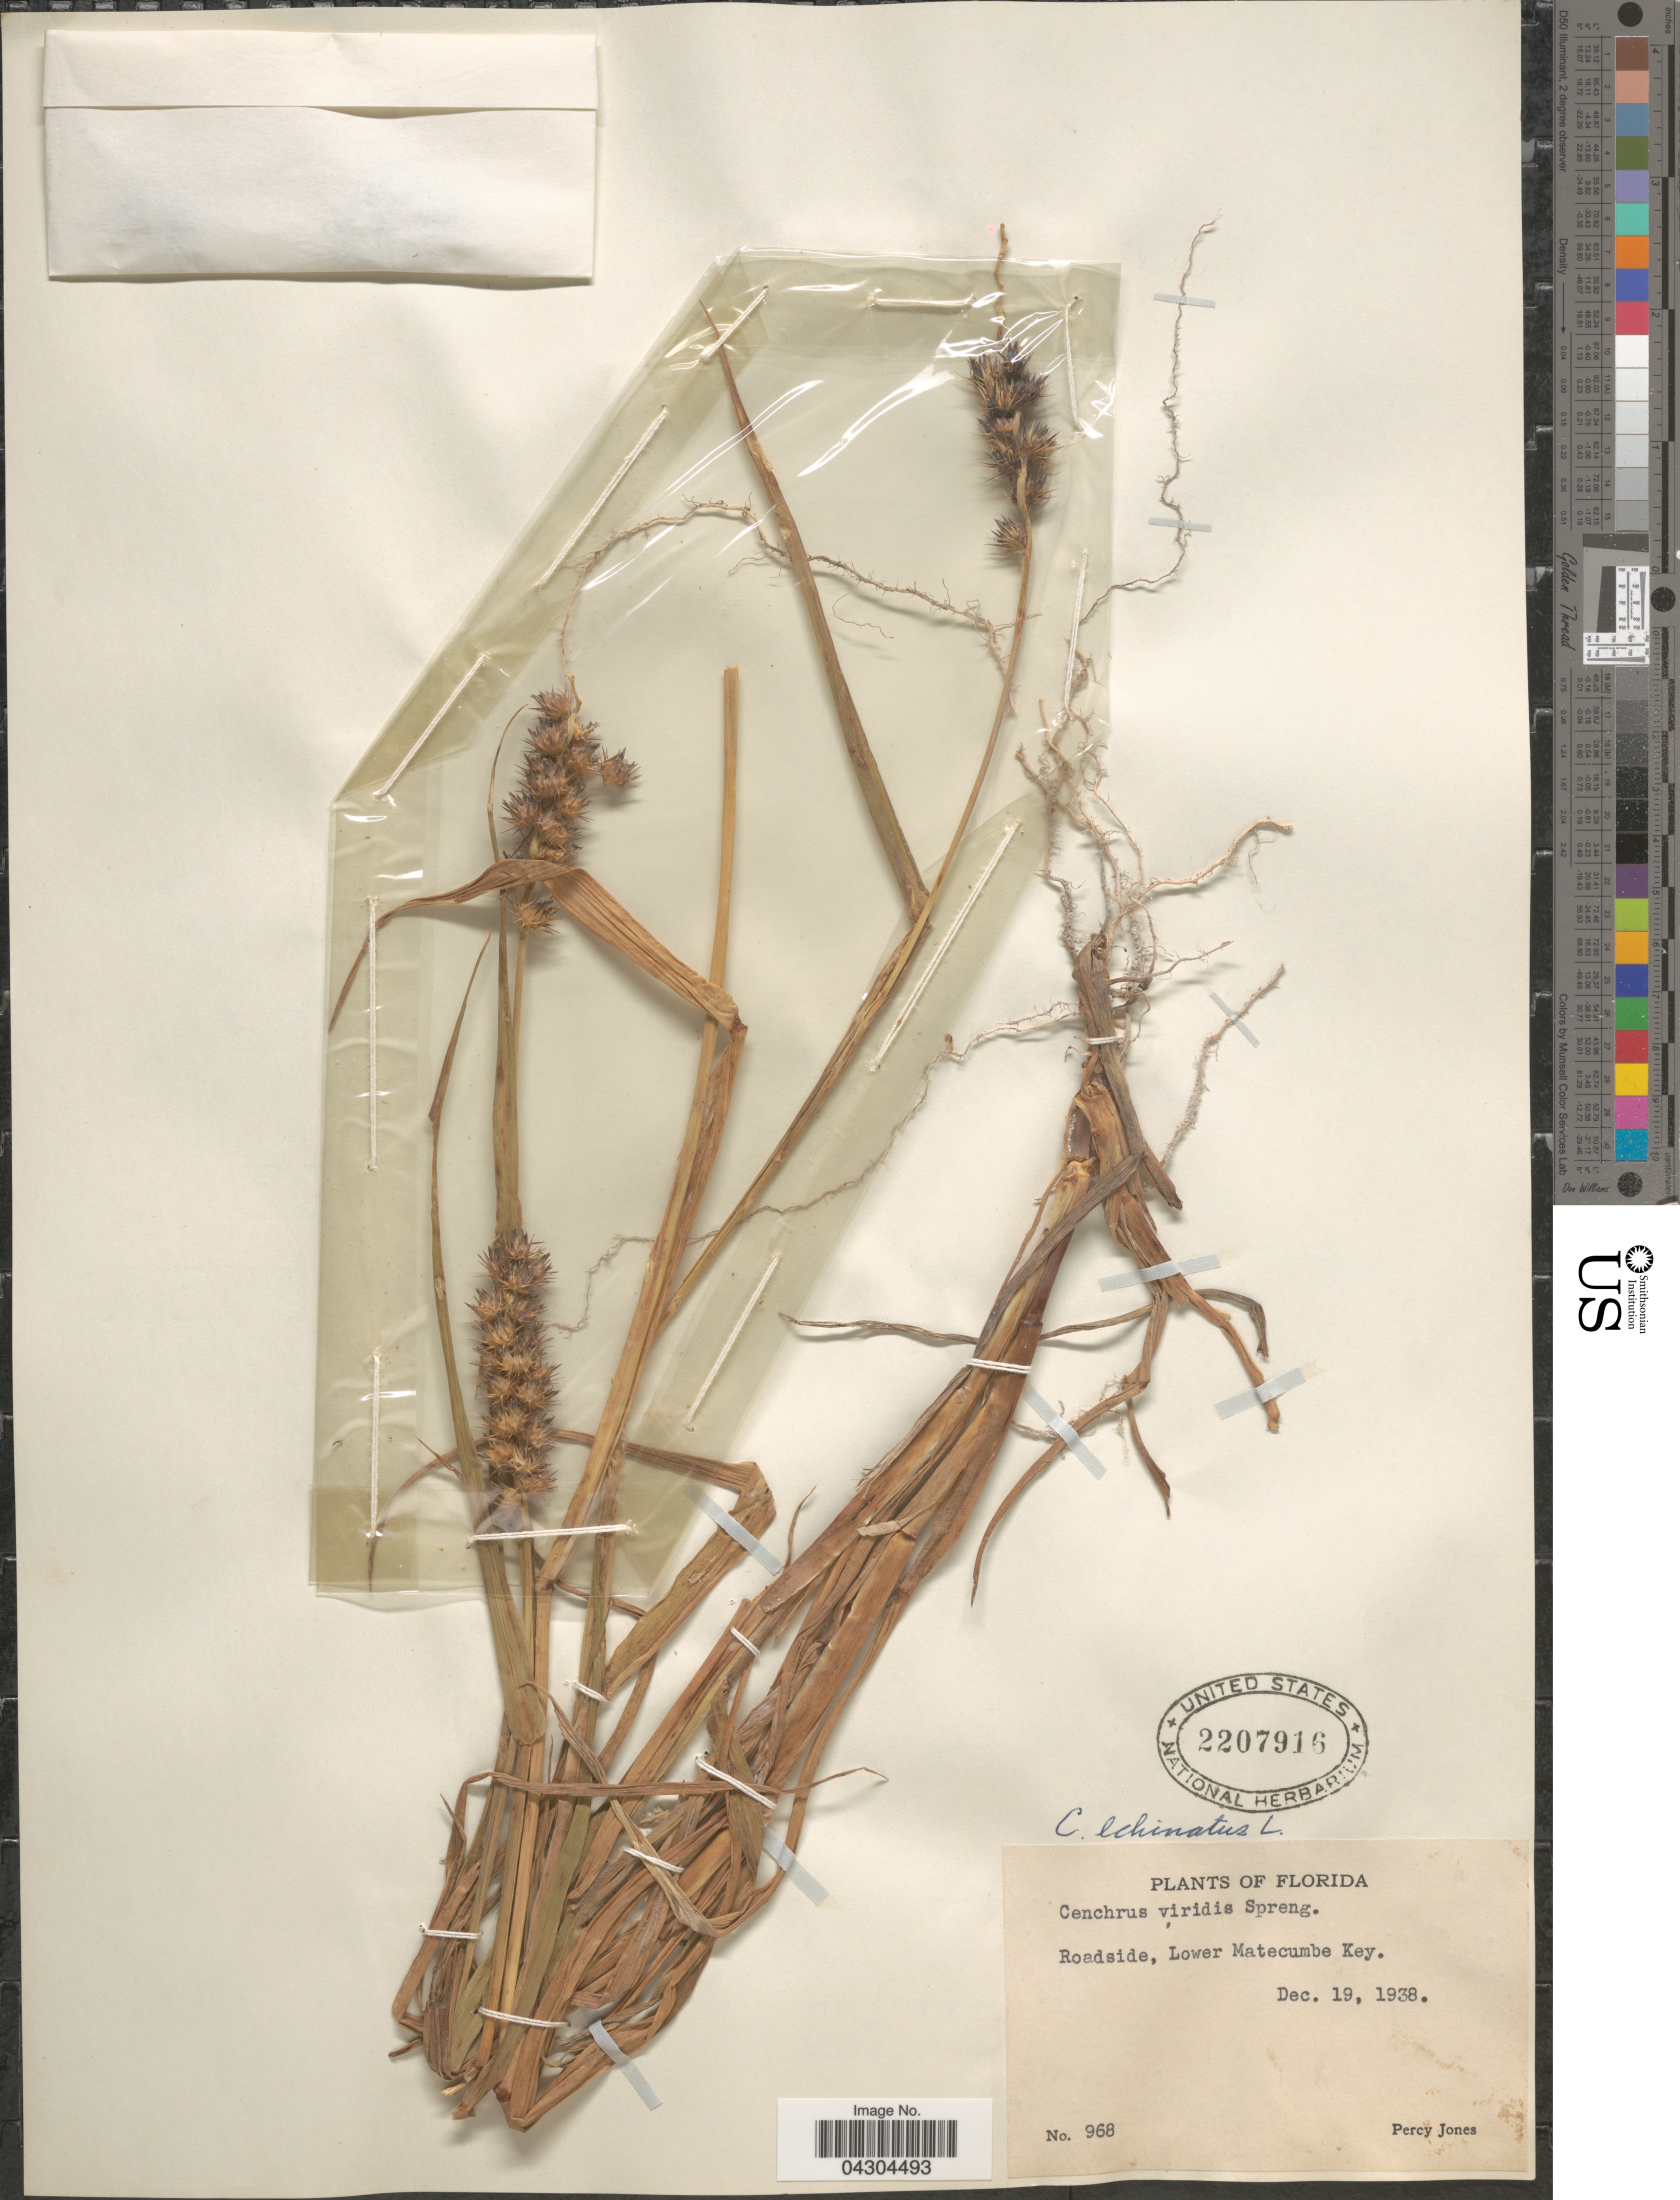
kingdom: Plantae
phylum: Tracheophyta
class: Liliopsida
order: Poales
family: Poaceae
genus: Cenchrus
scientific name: Cenchrus echinatus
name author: L.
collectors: P. Jones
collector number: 968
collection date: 1938-12-19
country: United States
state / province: Florida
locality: Roadside, Lower Matecumbe Key.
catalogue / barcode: US 2207916